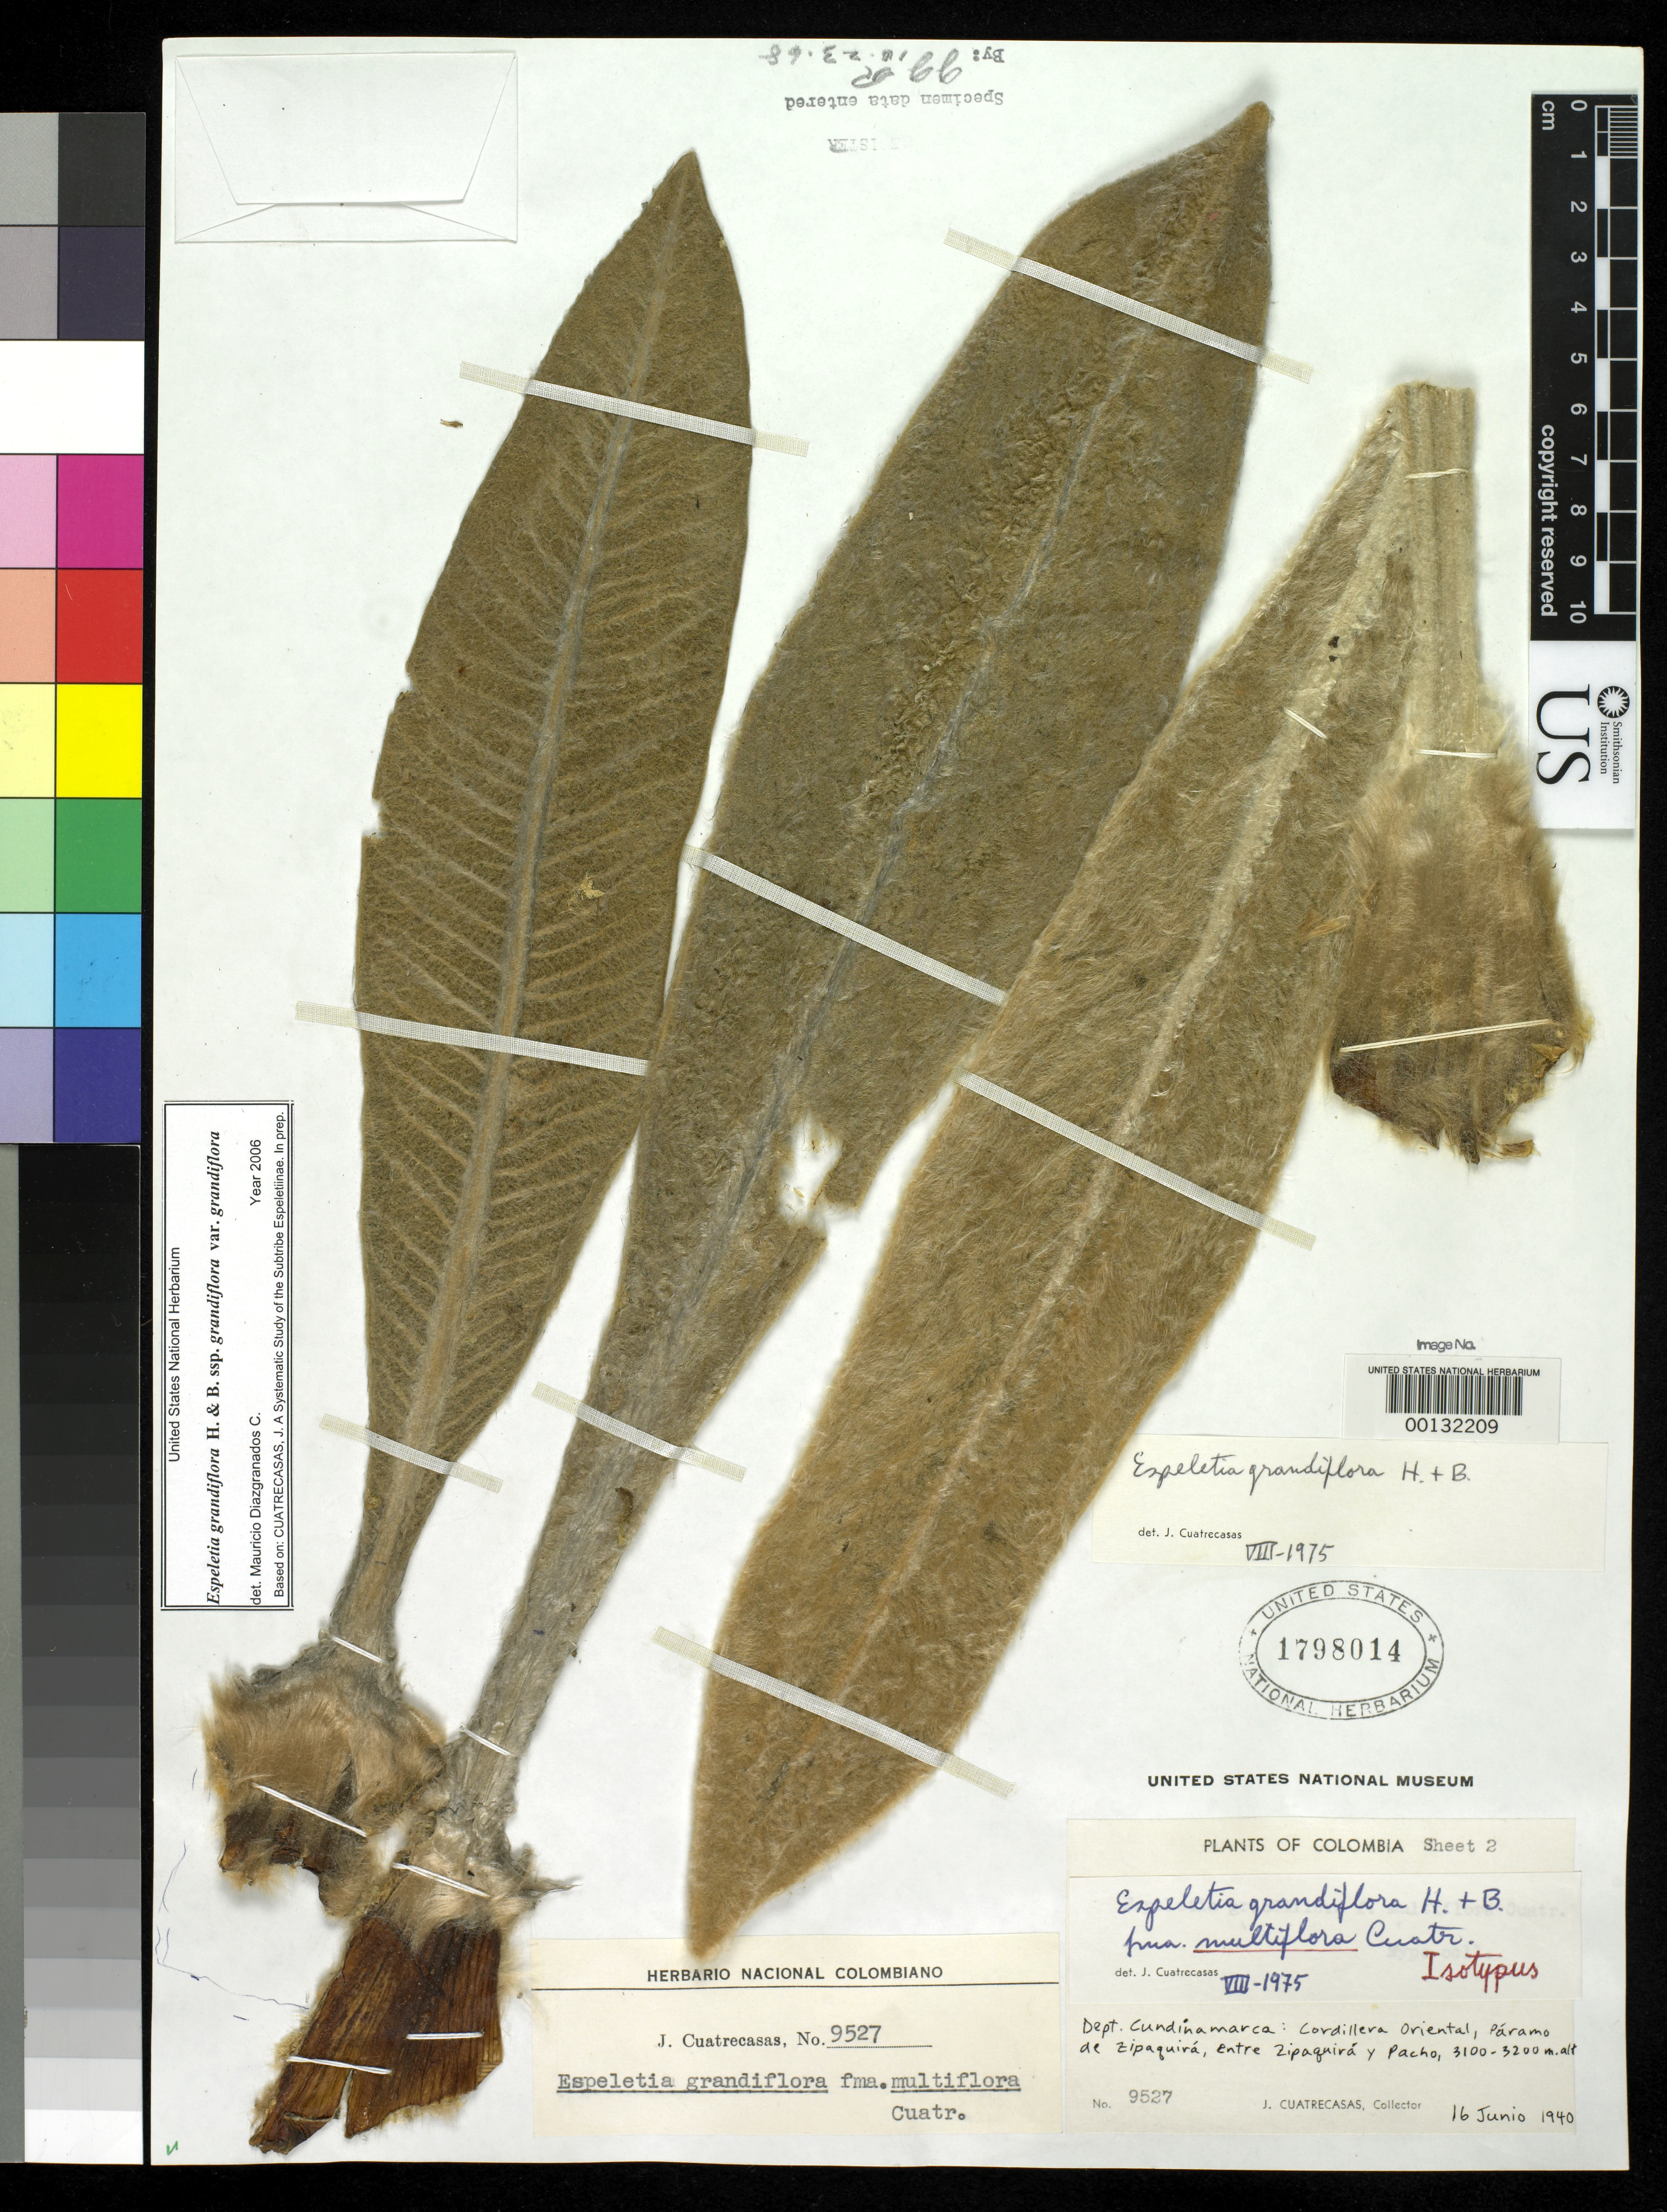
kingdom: Plantae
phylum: Tracheophyta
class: Magnoliopsida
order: Asterales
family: Asteraceae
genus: Espeletia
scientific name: Espeletia grandiflora f. multiflora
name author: Cuatrec.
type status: Isotype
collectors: J. Cuatrecasas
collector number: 9527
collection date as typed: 16 Jun 1940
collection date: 1940-06-16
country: Colombia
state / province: Cundinamarca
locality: Cordillera Oriental, Páramo de Zipaquira, entre Zipaquira y Pacho. [Cordillera Oriental, Páramo de Zipaquira, between Zipaquira and Pacho.]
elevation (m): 3100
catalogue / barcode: US 1798014